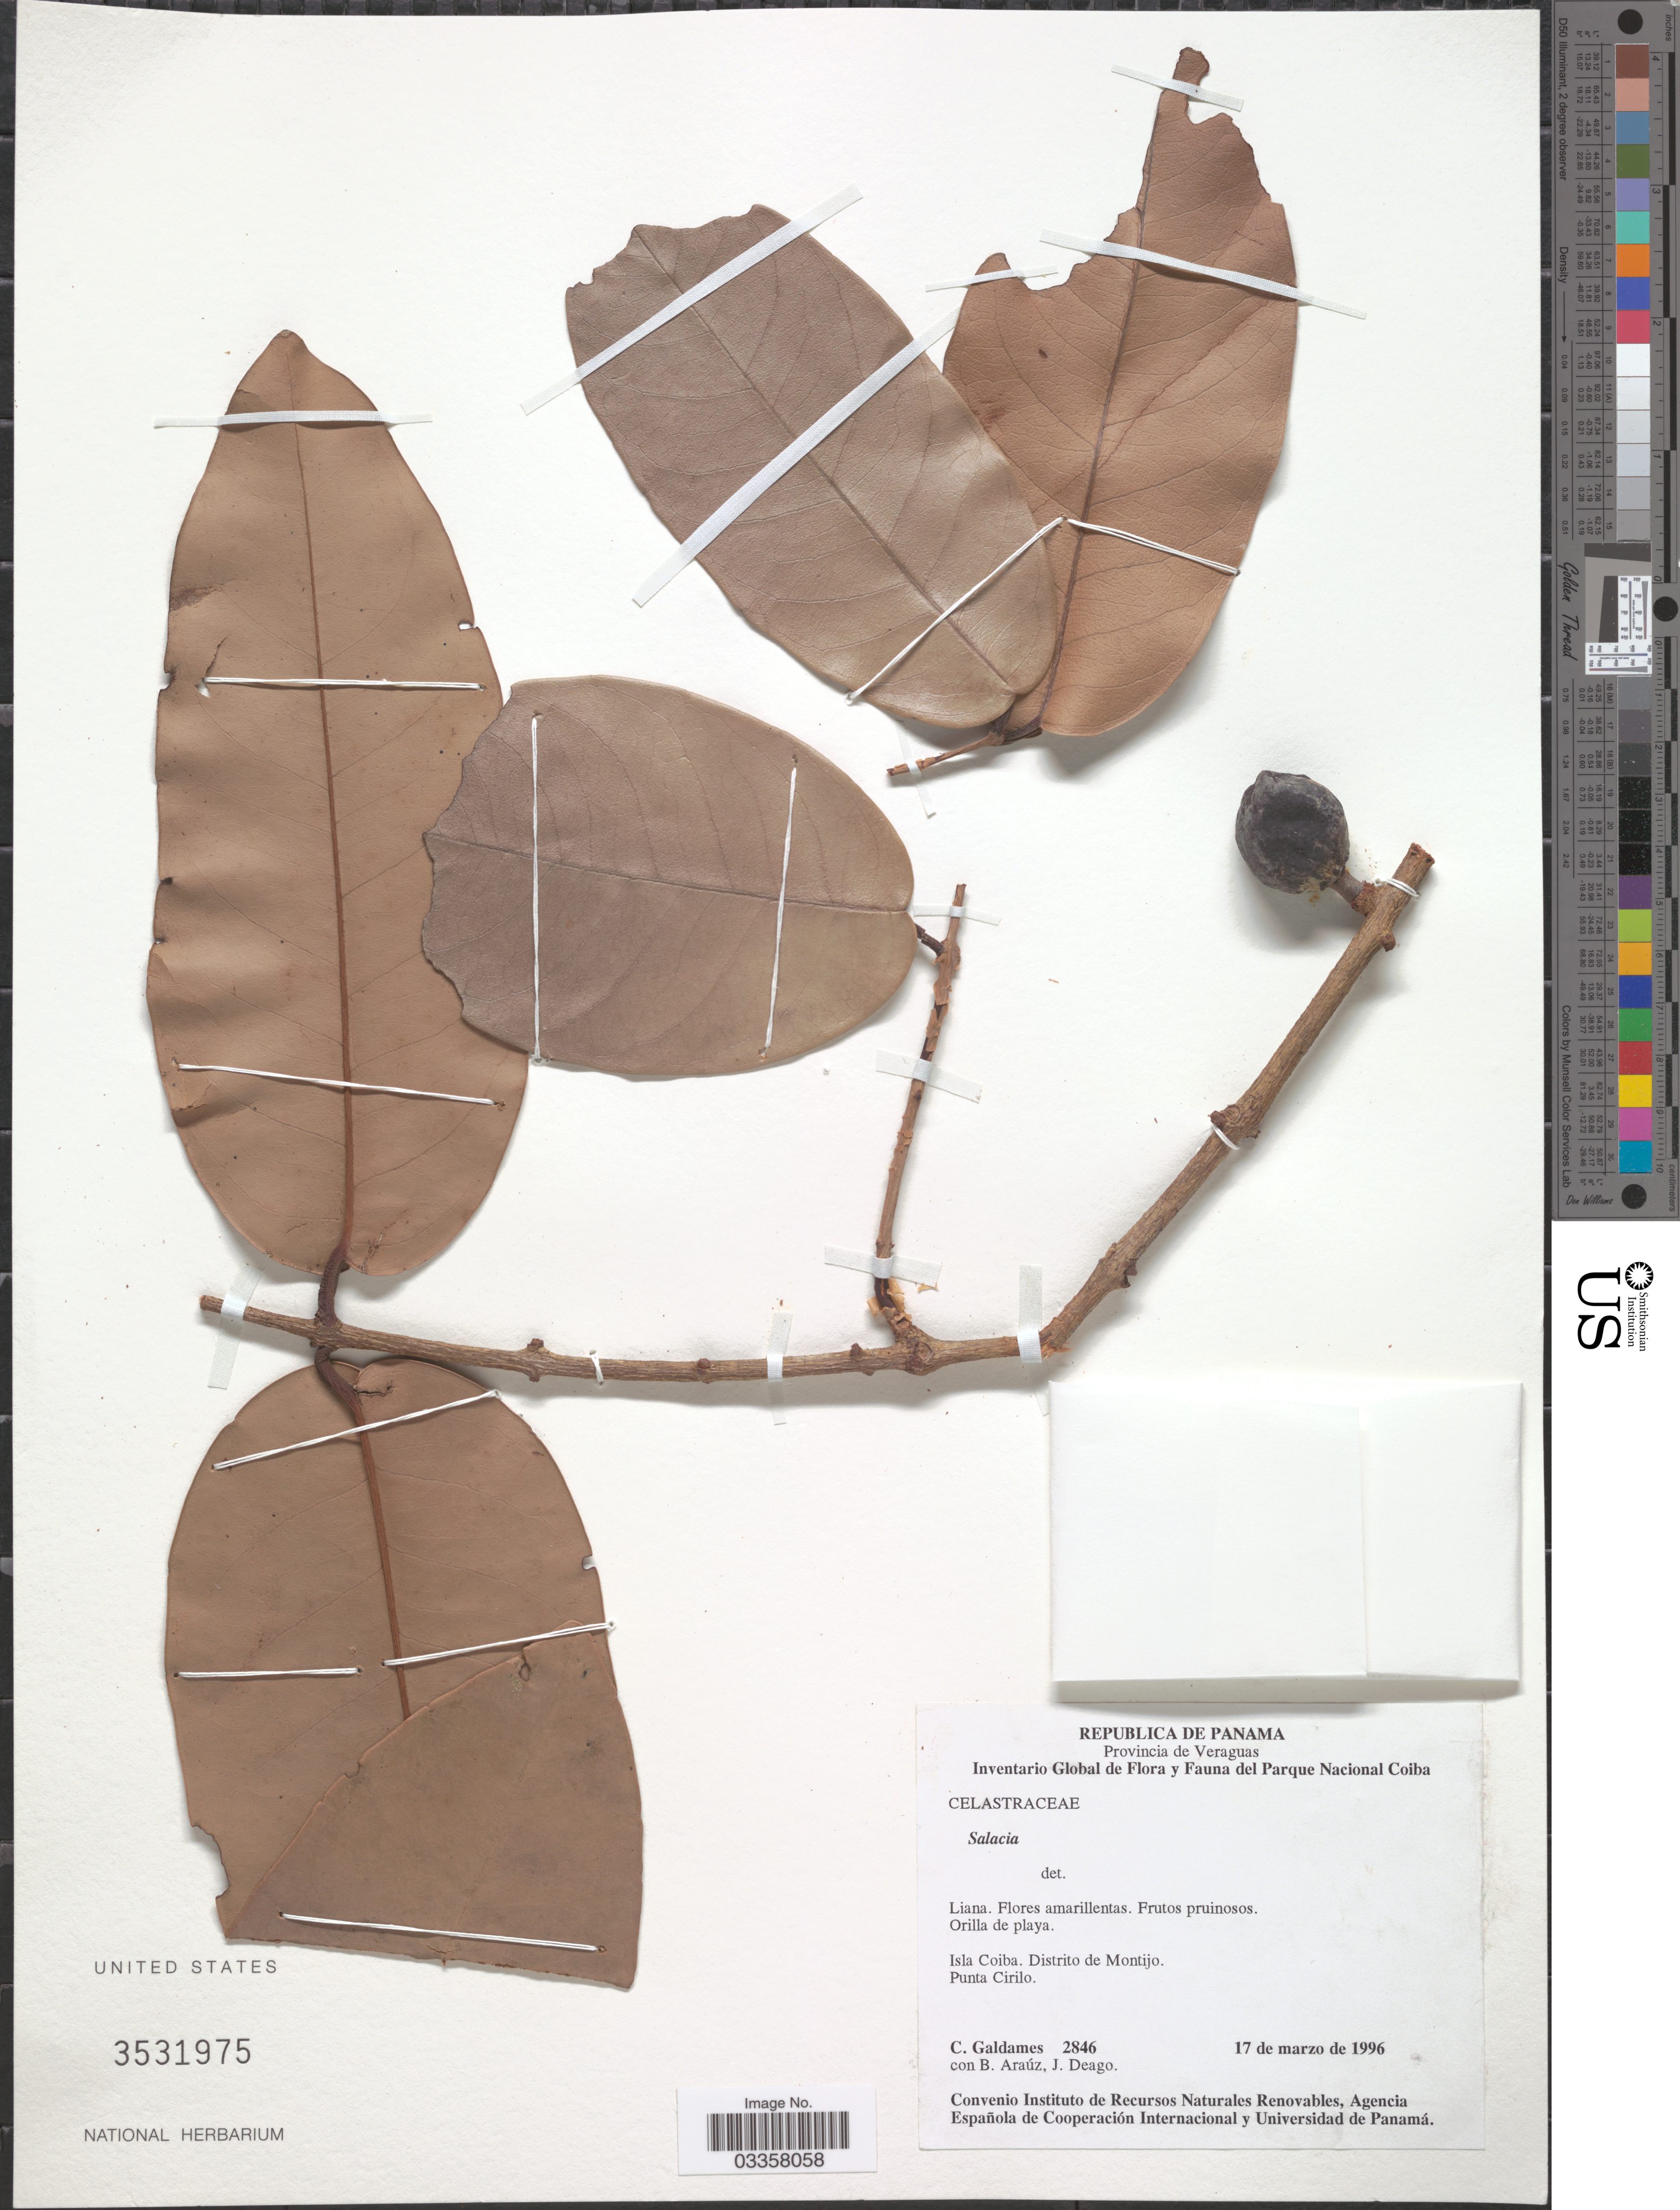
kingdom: Plantae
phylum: Tracheophyta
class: Magnoliopsida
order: Celastrales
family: Celastraceae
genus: Salacia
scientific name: Salacia sp.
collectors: C. Galdames, B. Araúz & J. Deago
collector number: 2846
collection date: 1996-03-17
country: Panama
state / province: Veraguas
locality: Isla Coiba. Distrito de Montijo, Punta Cirilo.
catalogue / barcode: US 3531975